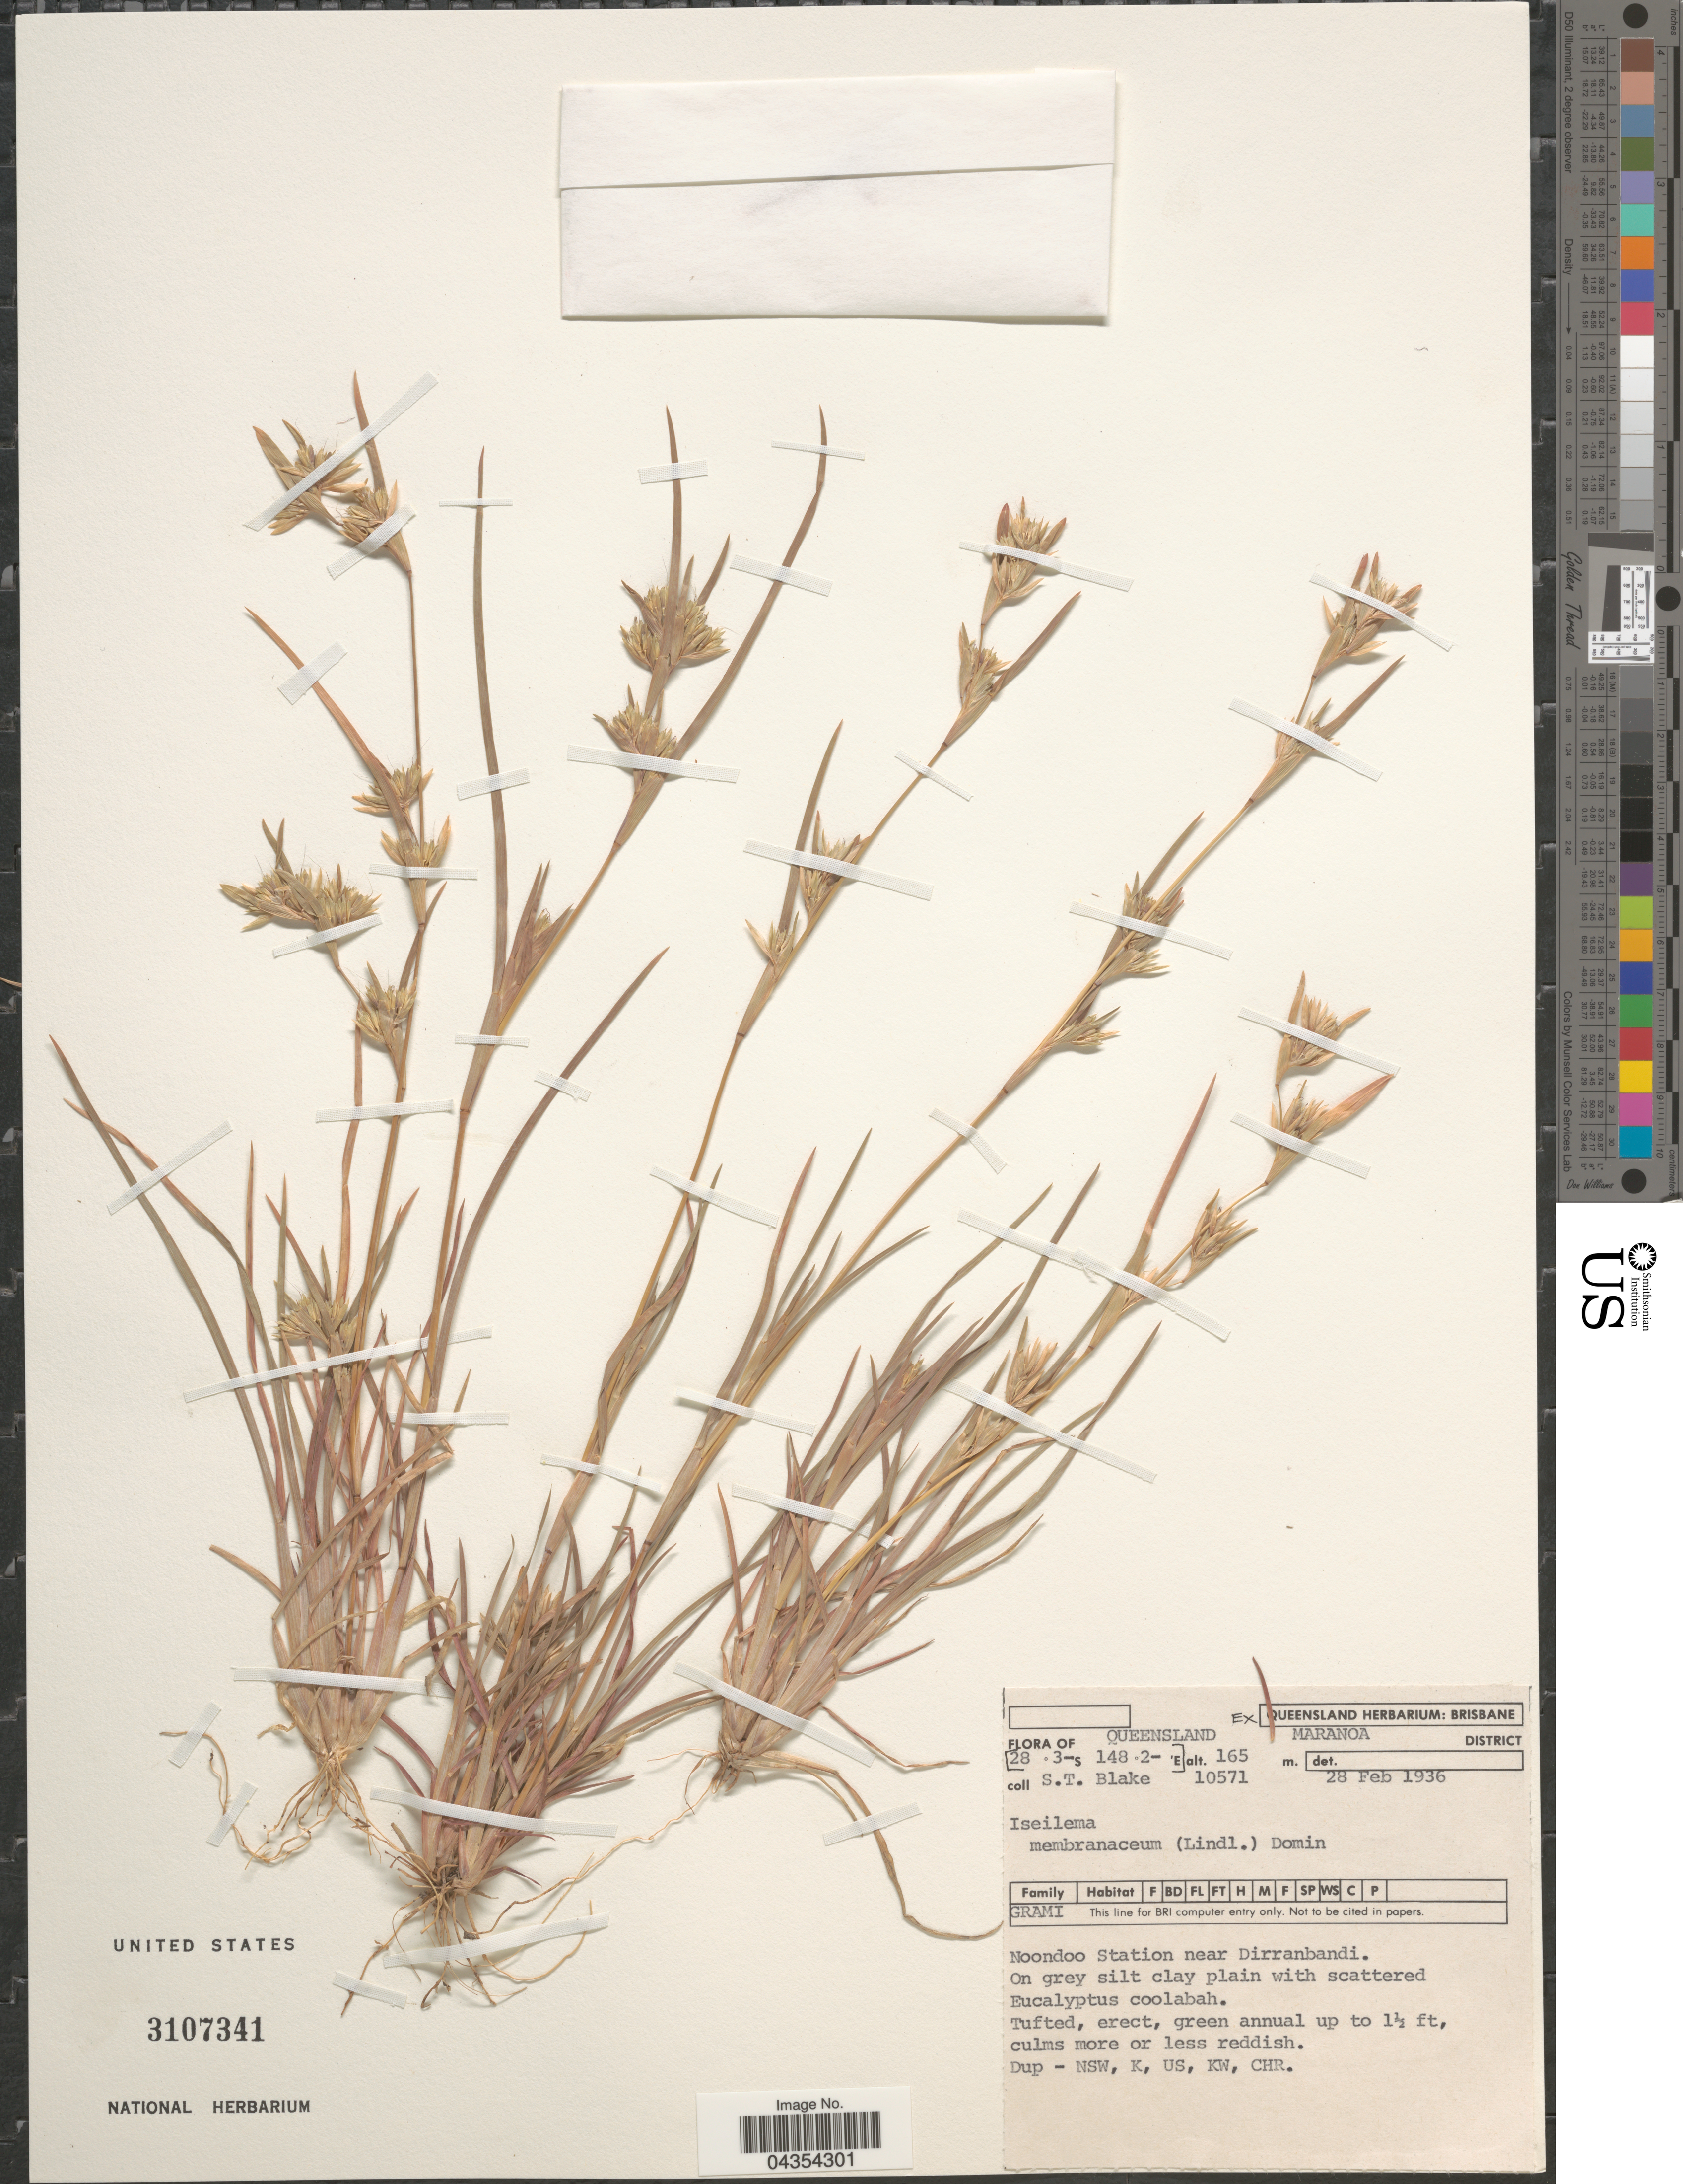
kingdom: Plantae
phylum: Tracheophyta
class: Liliopsida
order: Poales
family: Poaceae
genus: Iseilema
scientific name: Iseilema membranaceum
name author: (Lindl.) Domin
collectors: S. T. Blake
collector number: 10571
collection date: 1936-02-28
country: Australia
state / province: Queensland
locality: Maranoa District. Noondoo Station near Dirranbandi.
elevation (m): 165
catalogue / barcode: US 3107341